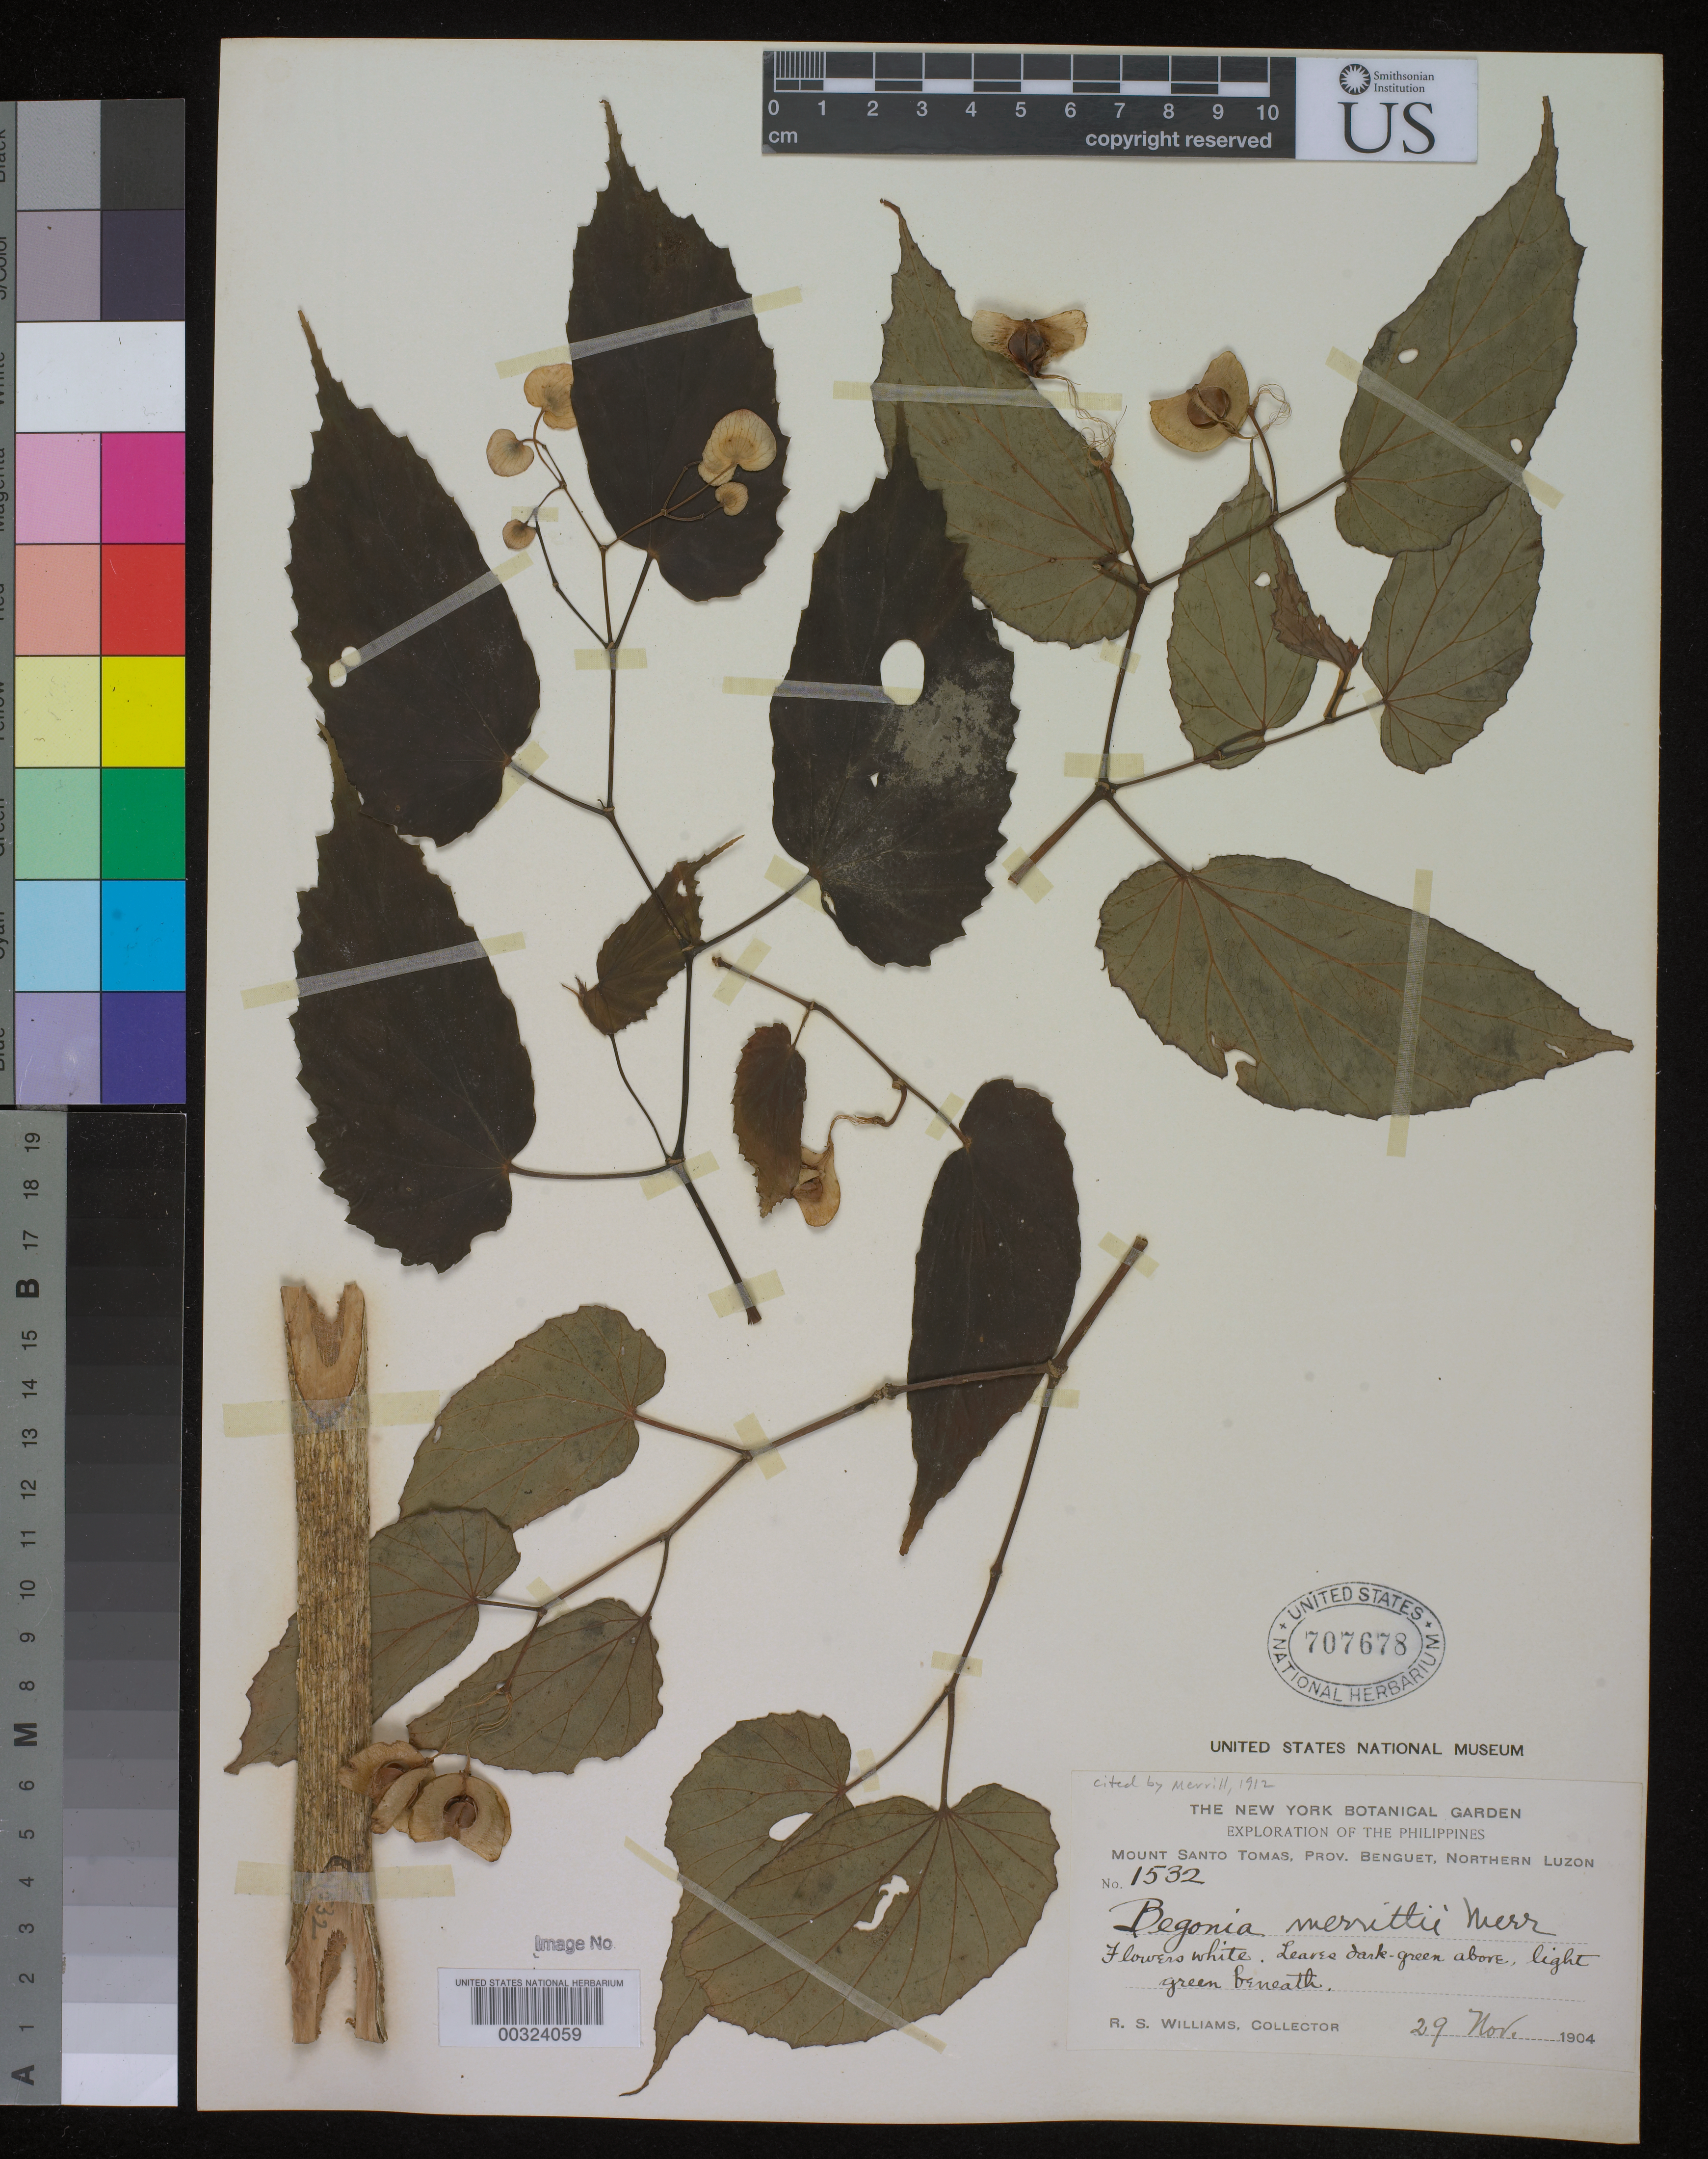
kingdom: Plantae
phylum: Tracheophyta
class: Magnoliopsida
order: Cucurbitales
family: Begoniaceae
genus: Begonia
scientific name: Begonia merrittii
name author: Merr.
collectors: R. S. Williams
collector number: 1532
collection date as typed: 29 Nov 1904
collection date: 1904-11-29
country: Philippines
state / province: Cordillera (Administrative Region)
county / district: Benguet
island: Luzon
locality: Mount santo tomas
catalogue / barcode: US 707678